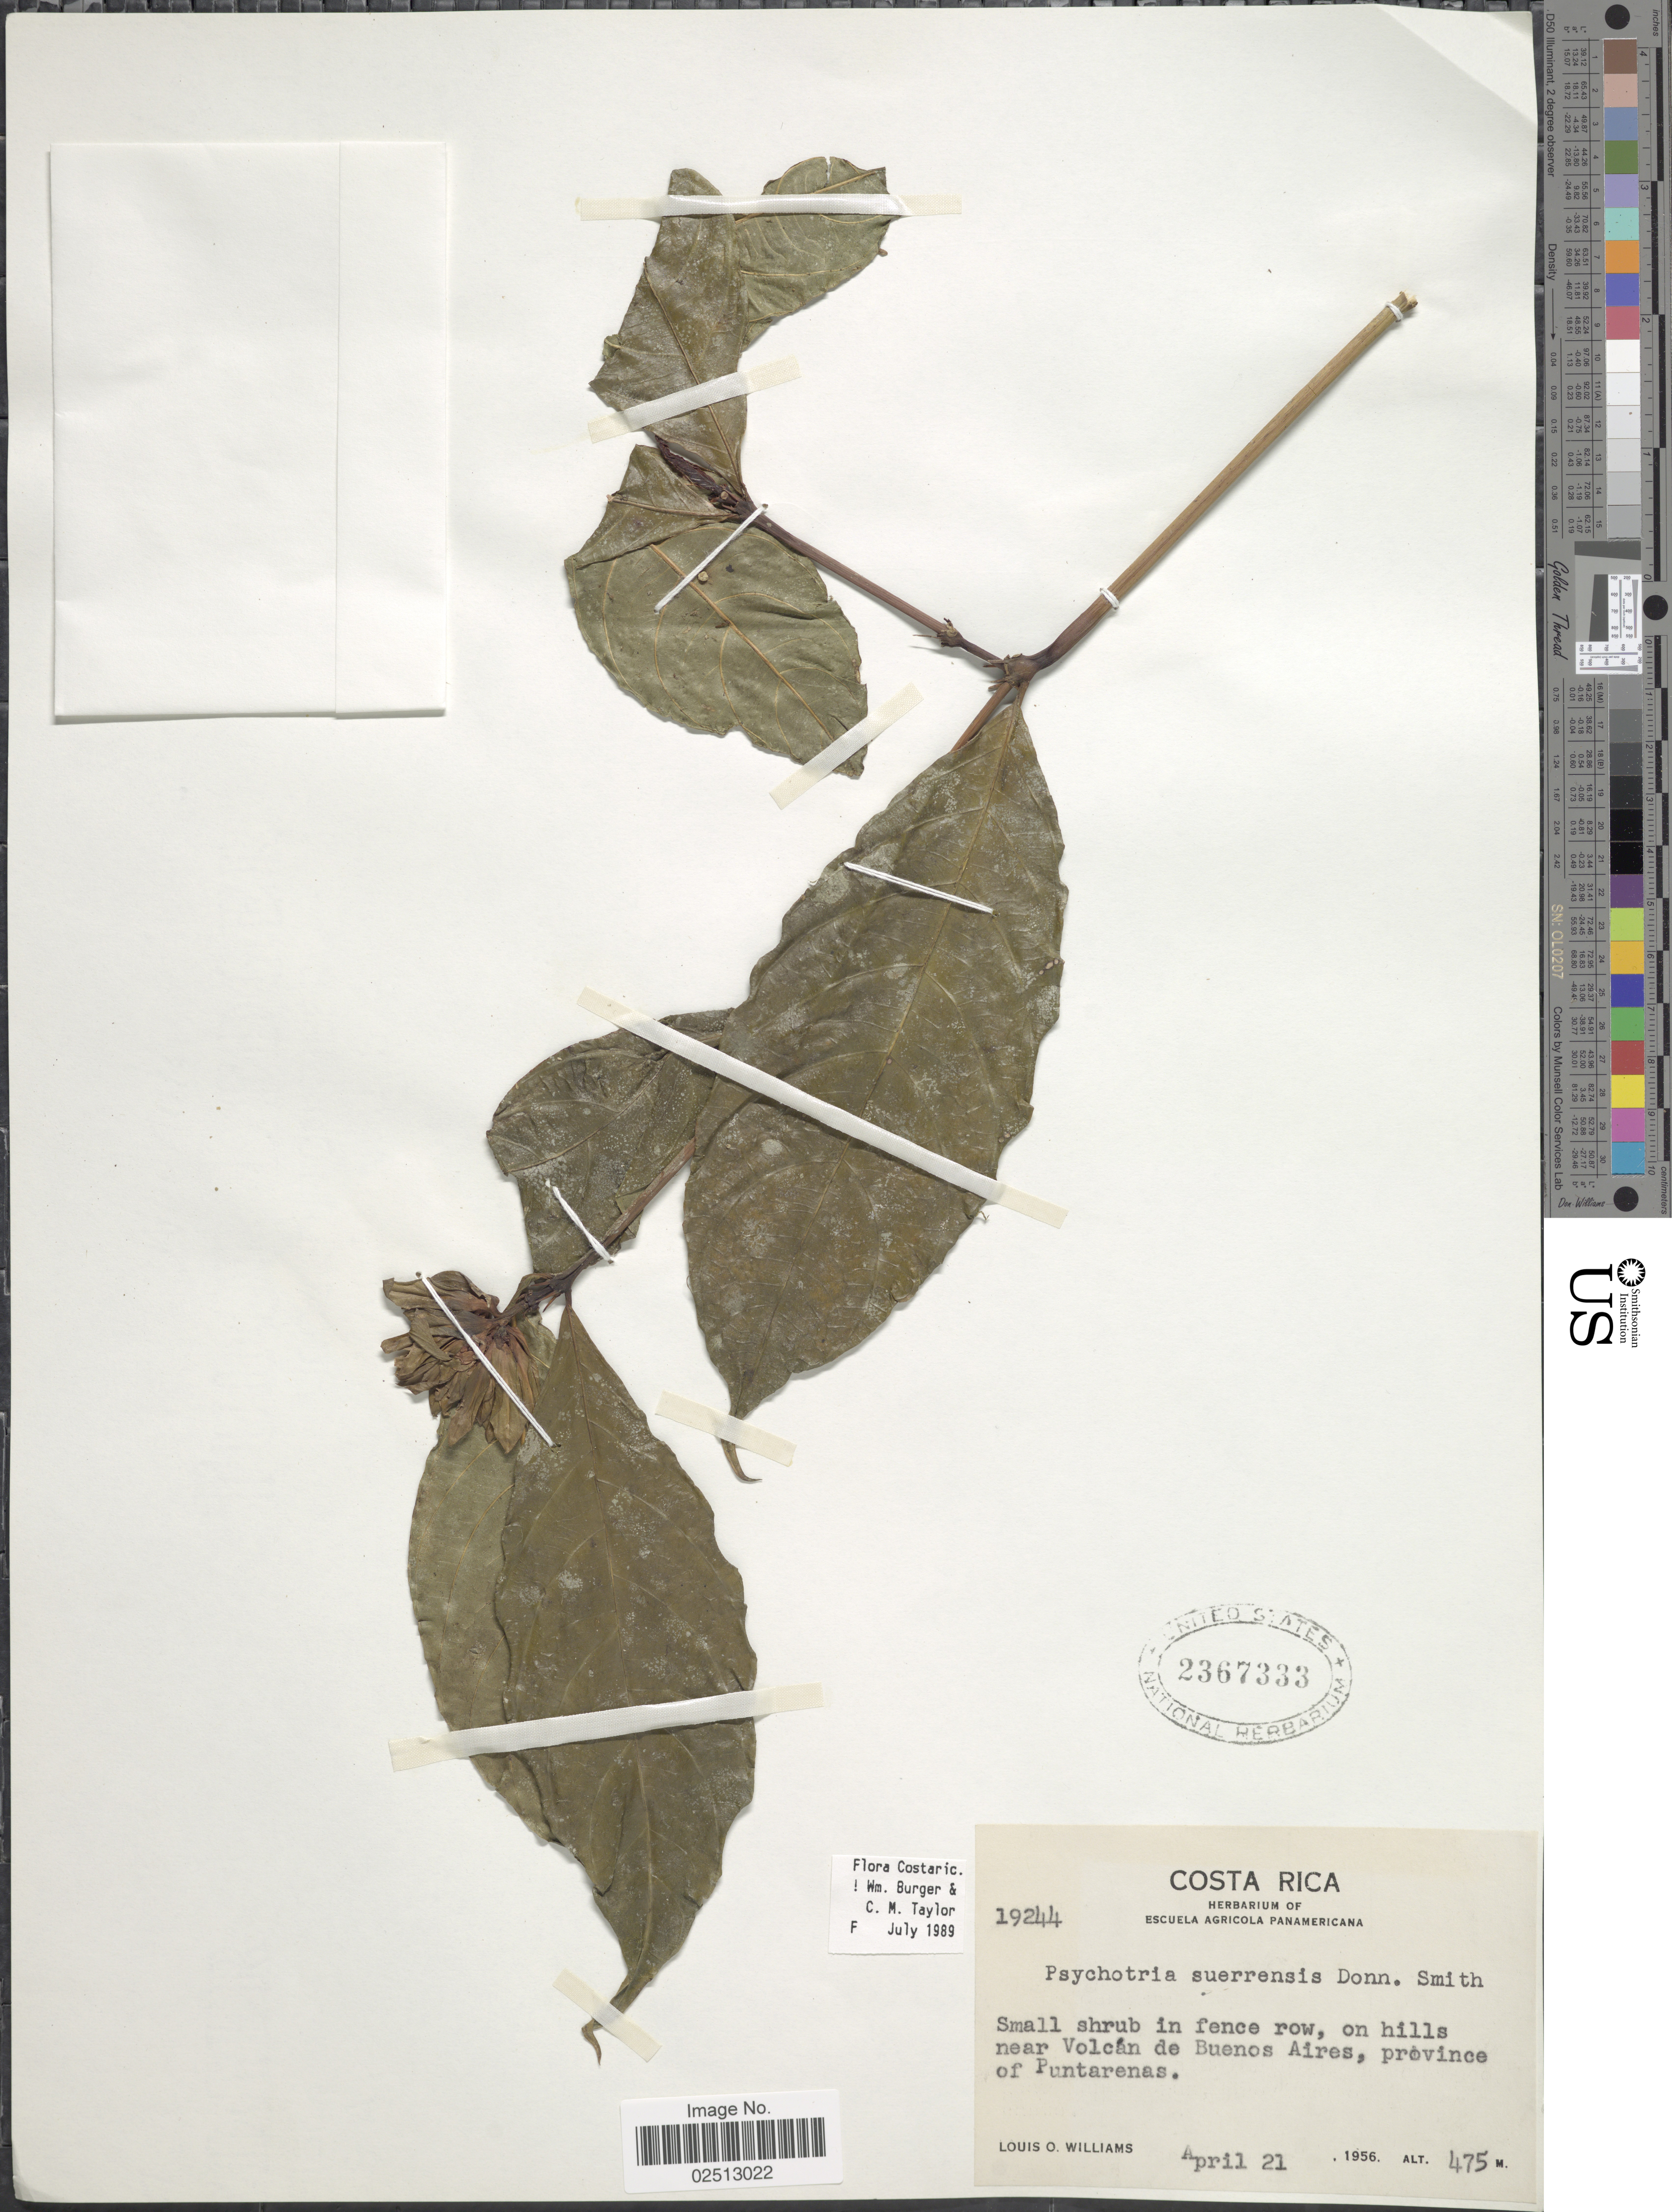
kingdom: Plantae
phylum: Tracheophyta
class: Magnoliopsida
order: Gentianales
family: Rubiaceae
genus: Psychotria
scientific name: Psychotria suerrensis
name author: Donn. Sm.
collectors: L. O. Williams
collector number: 19244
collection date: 1956-04-21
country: Costa Rica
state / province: Puntarenas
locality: On hills near Volcan de Buenos Aires, province of Puntarenas.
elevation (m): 475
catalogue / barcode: US 2367333